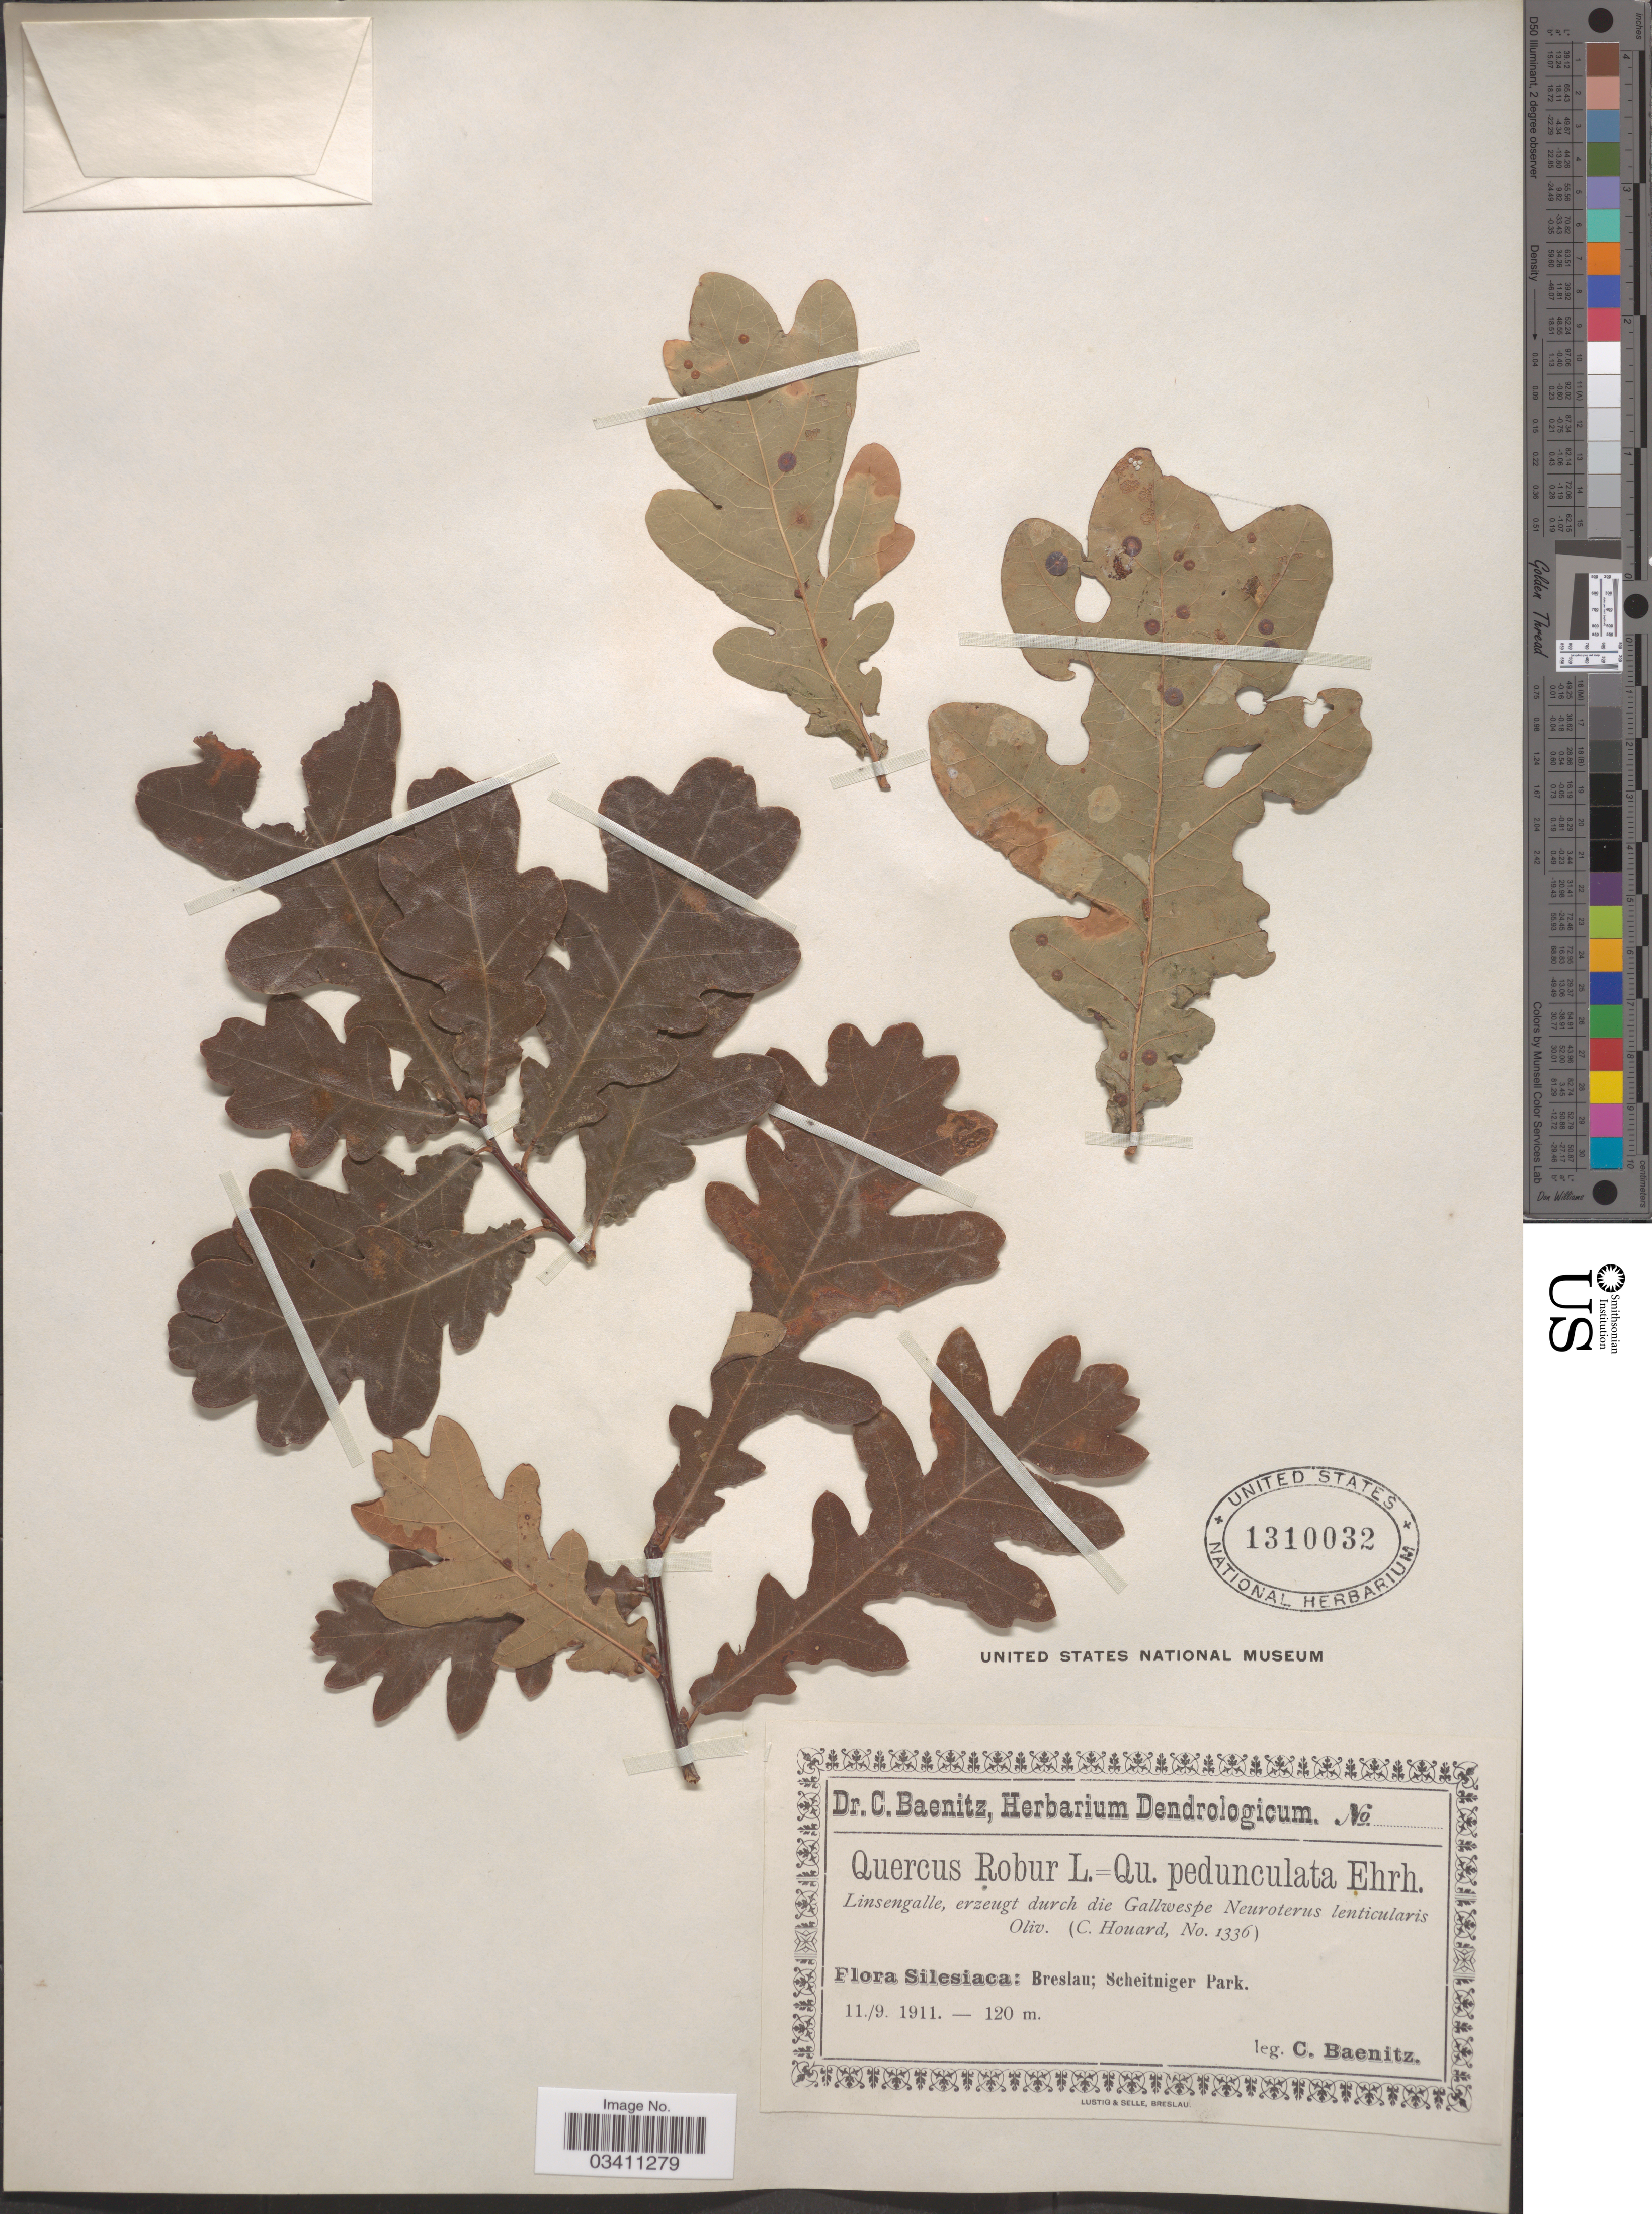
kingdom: Plantae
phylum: Tracheophyta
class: Magnoliopsida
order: Fagales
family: Fagaceae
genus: Quercus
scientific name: Quercus robur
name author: L.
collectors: C. G. Baenitz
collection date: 1911-09-11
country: Poland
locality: Silesiaca: Breslau; Scheitniger Park.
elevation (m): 120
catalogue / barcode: US 1310032